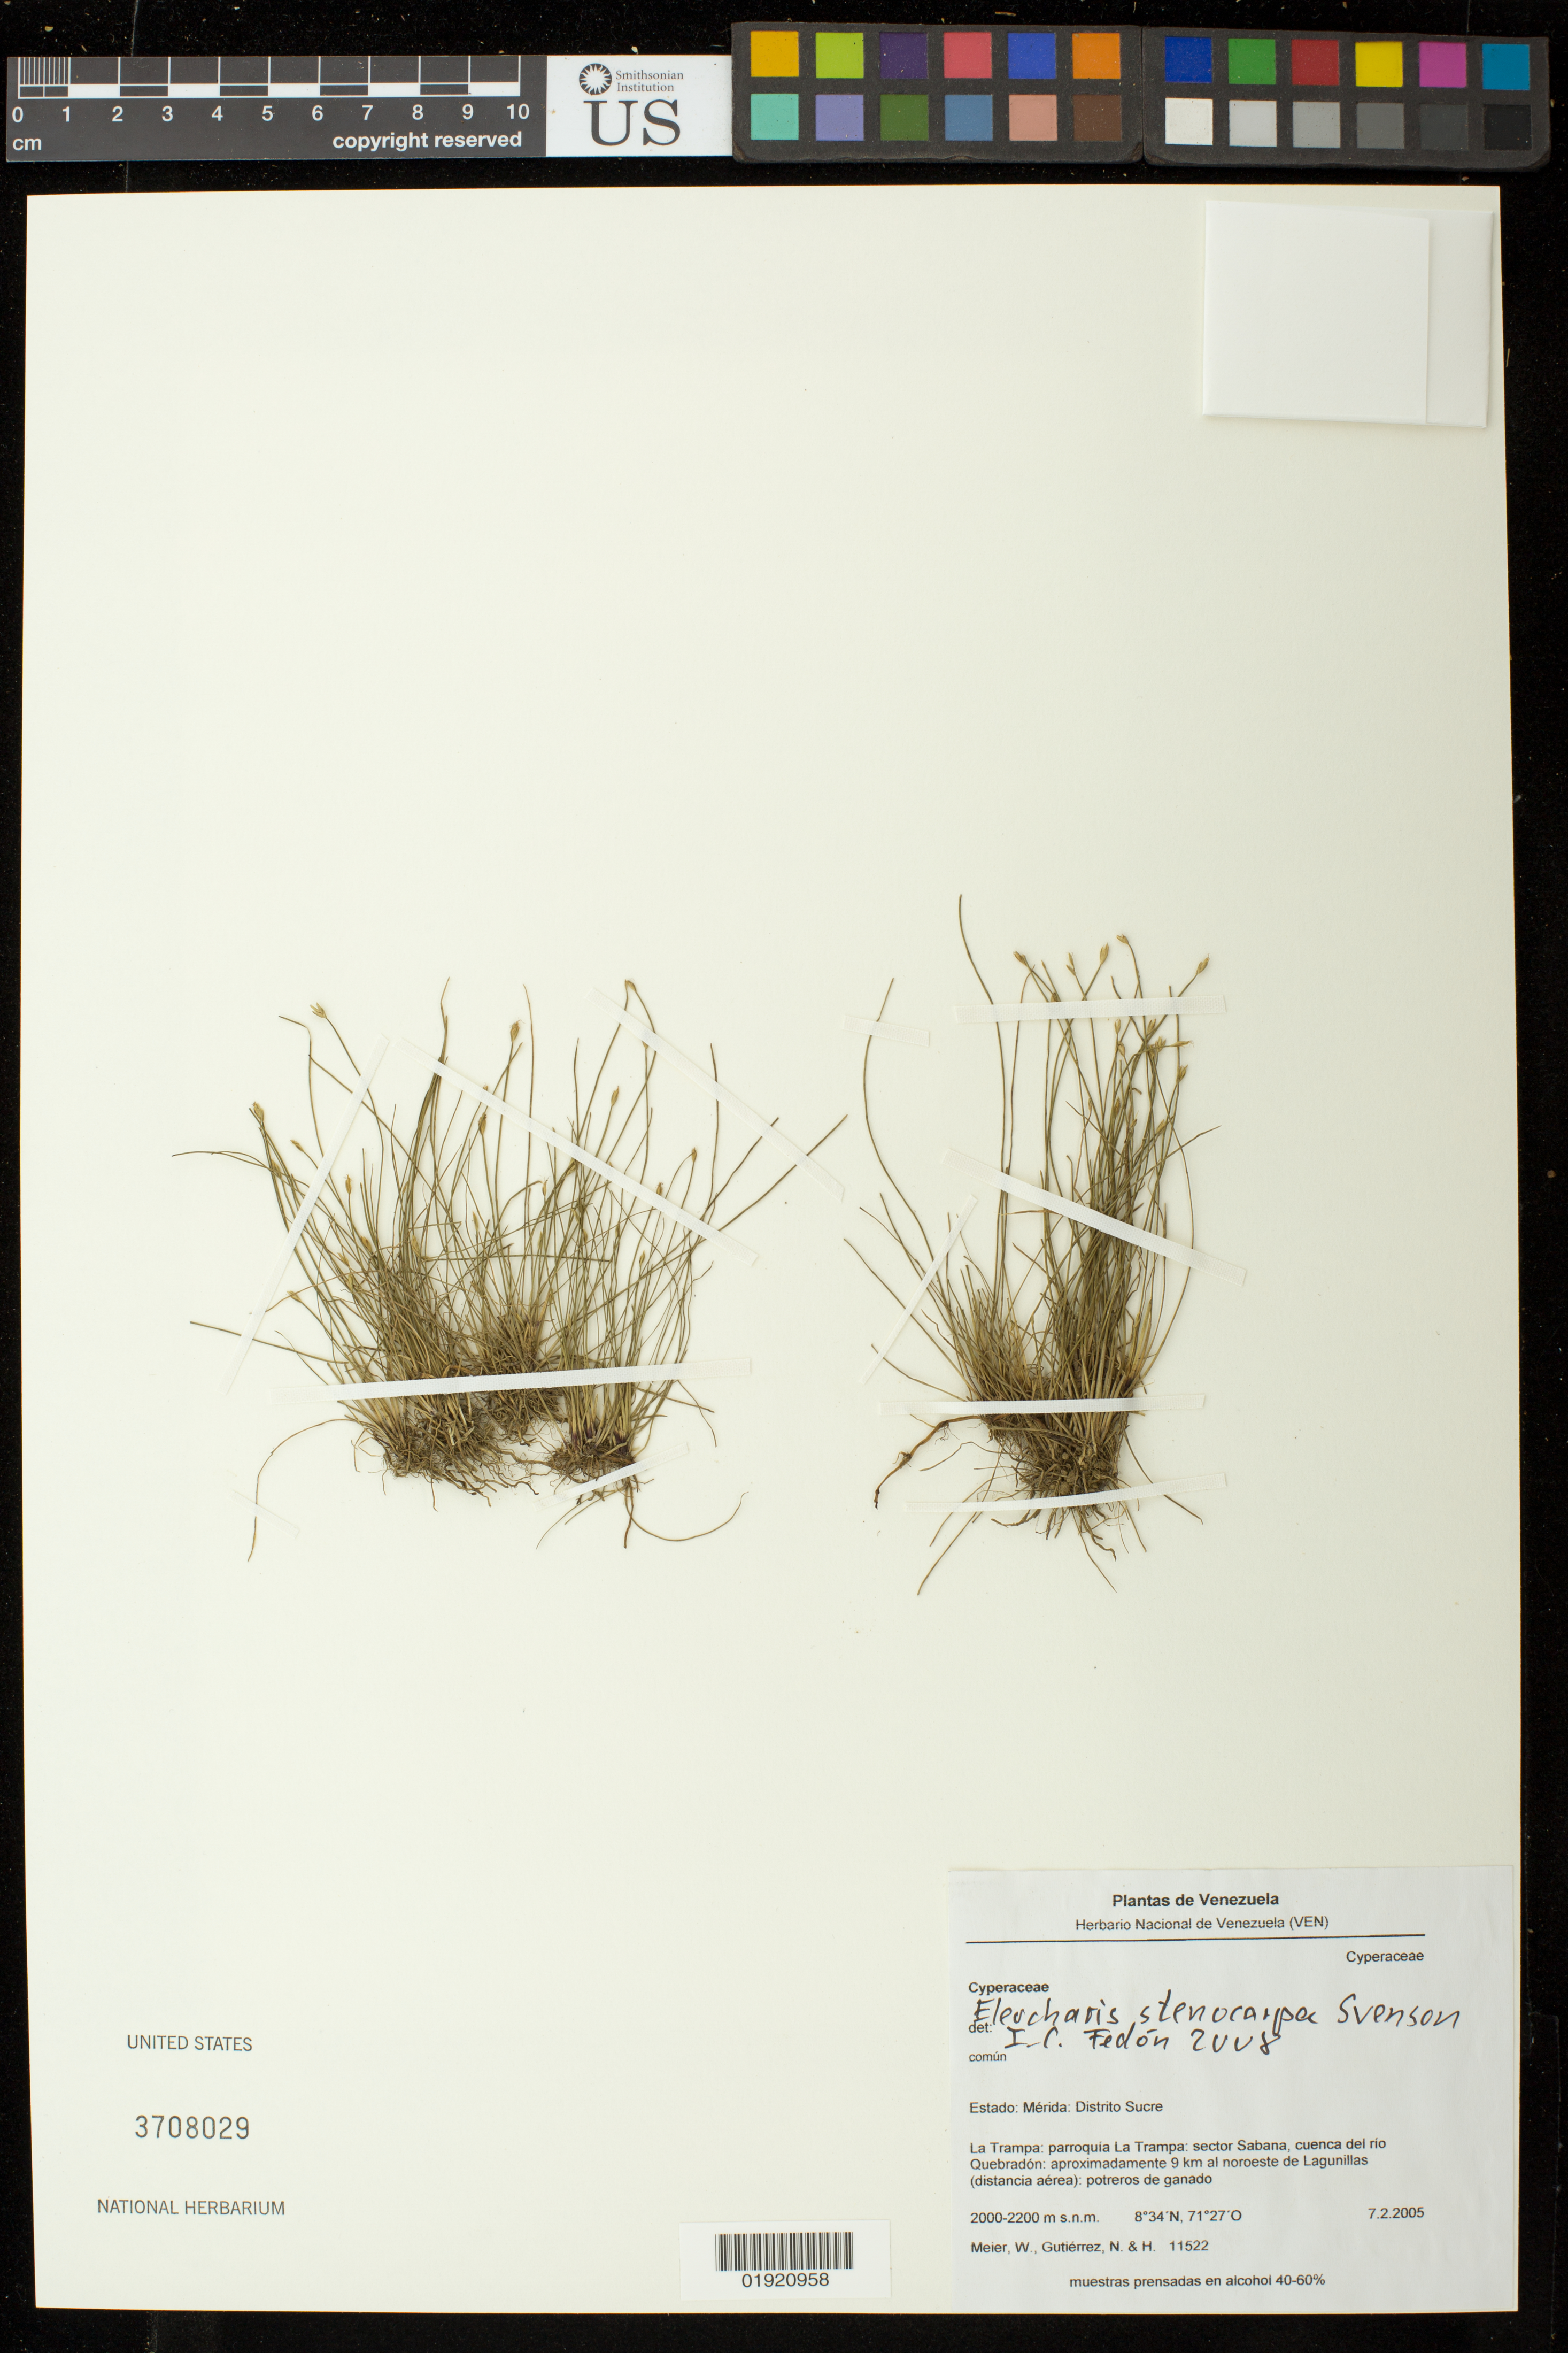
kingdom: Plantae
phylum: Tracheophyta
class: Liliopsida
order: Poales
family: Cyperaceae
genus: Eleocharis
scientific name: Eleocharis stenocarpa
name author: Svenson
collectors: W. Meier, N. Gutierrez & H. Gutierrez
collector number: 11522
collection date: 2005-02-07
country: Venezuela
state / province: Mérida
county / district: Sucre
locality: Estado: Merida: Distrito Sucre. La Trampa: parroquia La Trampa: sector Sabana, cuenca del rio Quebradon: aproximadamente 9 km al noroeste de Lagunillas (distancia aerea): potreros de ganado.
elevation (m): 2000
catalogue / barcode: US 3708029